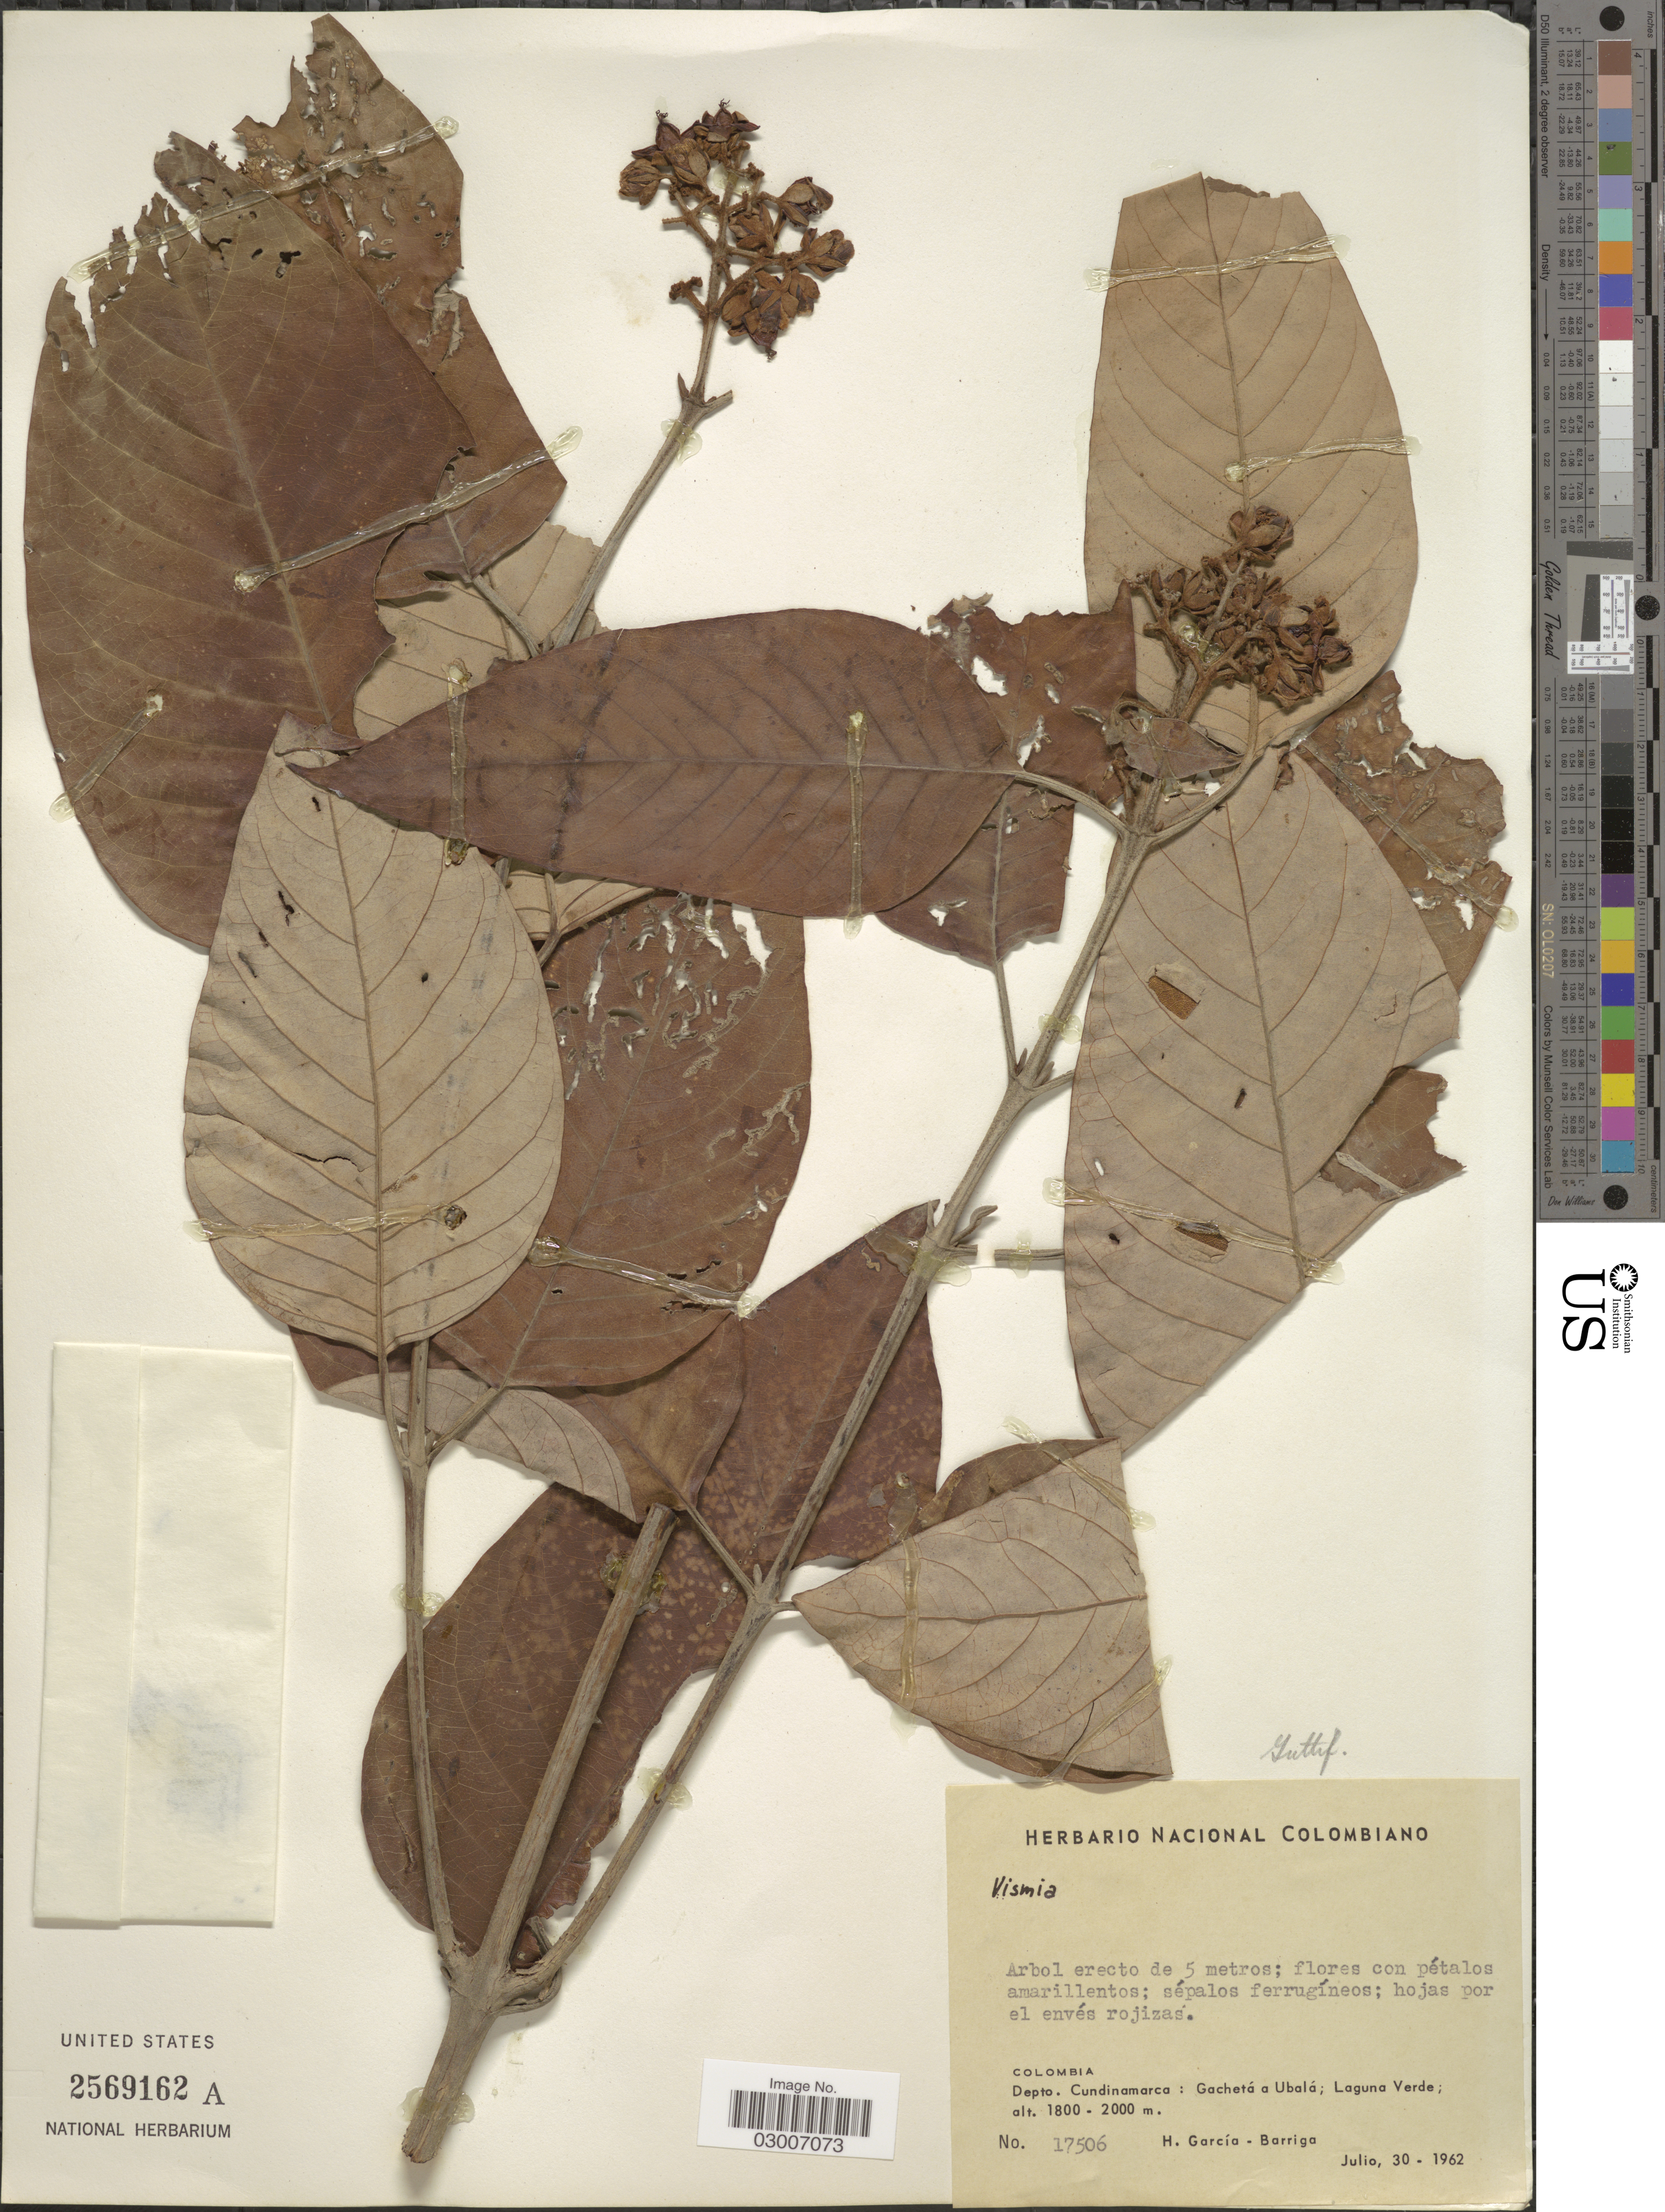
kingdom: Plantae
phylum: Tracheophyta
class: Magnoliopsida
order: Malpighiales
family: Hypericaceae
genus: Vismia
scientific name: Vismia sp.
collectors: H. García Barriga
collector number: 17506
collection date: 1962-07-30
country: Colombia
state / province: Cundinamarca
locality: Depto. Cundinamarca: Gachetá a Ubalá; Laguna Verde.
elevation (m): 1800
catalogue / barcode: US 2569162A